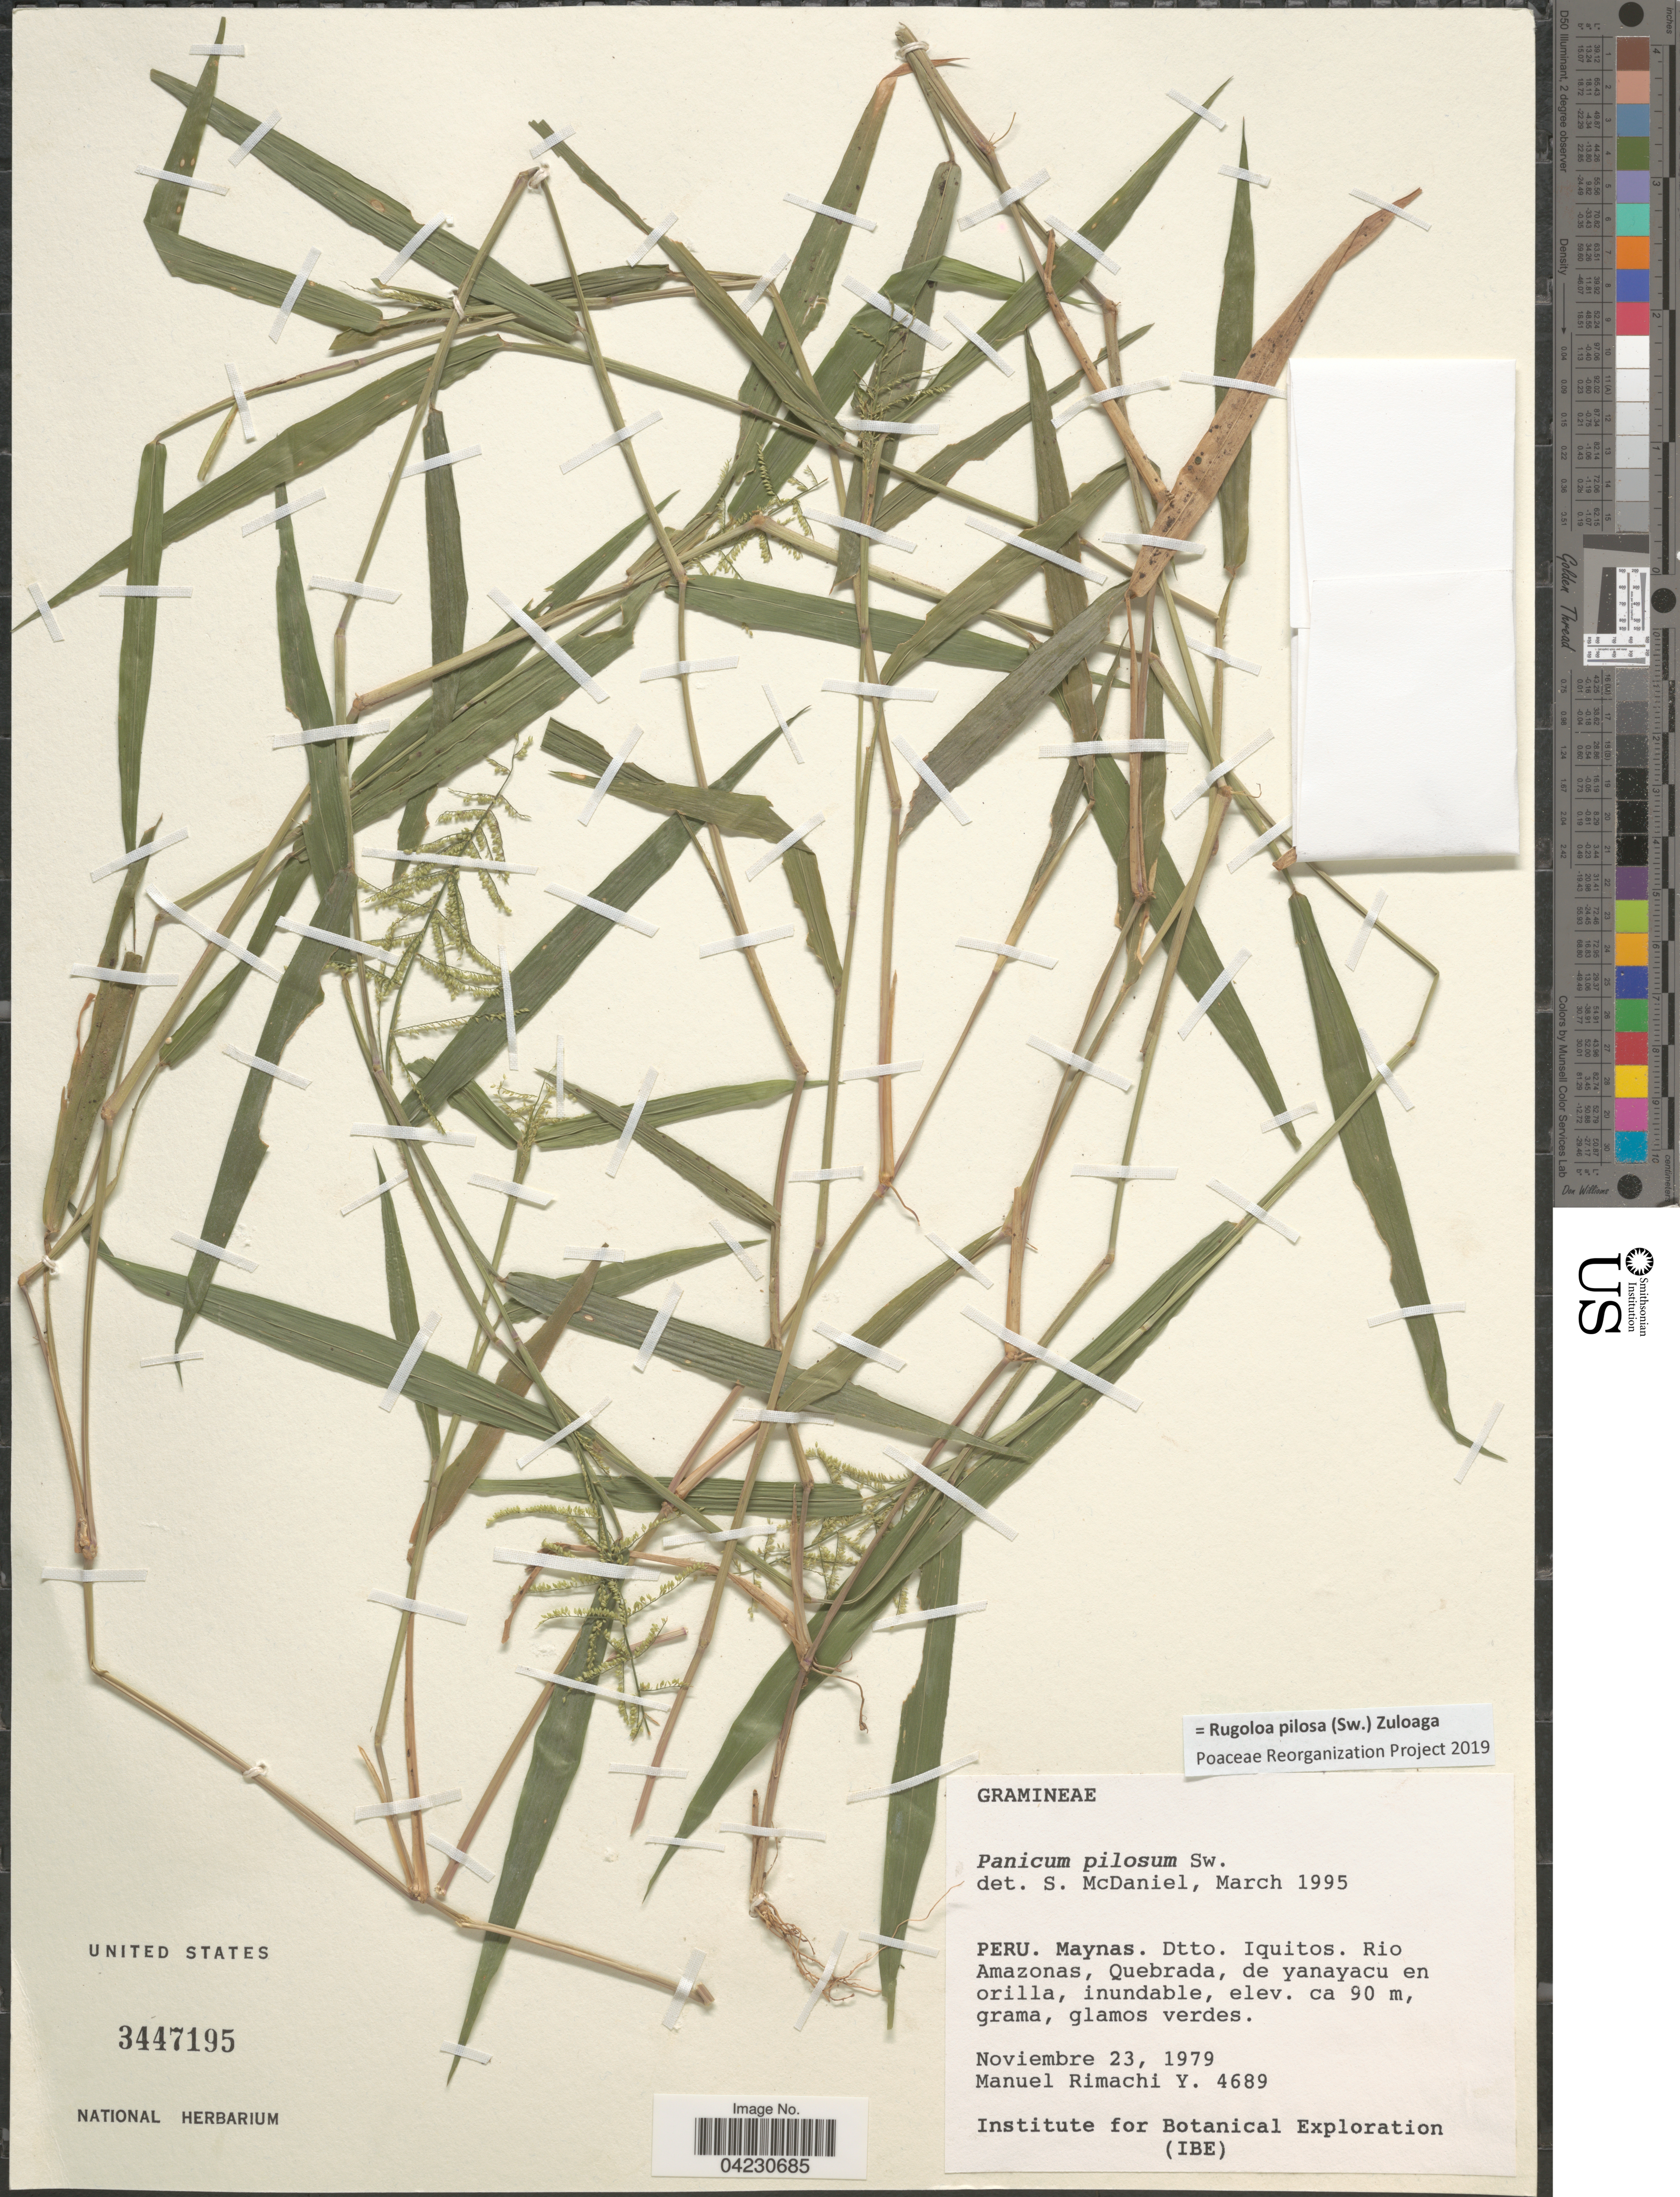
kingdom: Plantae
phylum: Tracheophyta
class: Liliopsida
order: Poales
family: Poaceae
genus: Rugoloa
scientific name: Rugoloa pilosa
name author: (Sw.) Zuloaga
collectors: M. Rimachi Y.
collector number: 4689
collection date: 1979-11-23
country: Peru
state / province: Amazonas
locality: Maynas. Dtto. Iquitos. Rio Amazonas, Quebrada, de yanayacu en orilla. Institute for Botanical Exploration (IBE).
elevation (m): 90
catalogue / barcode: US 3447195